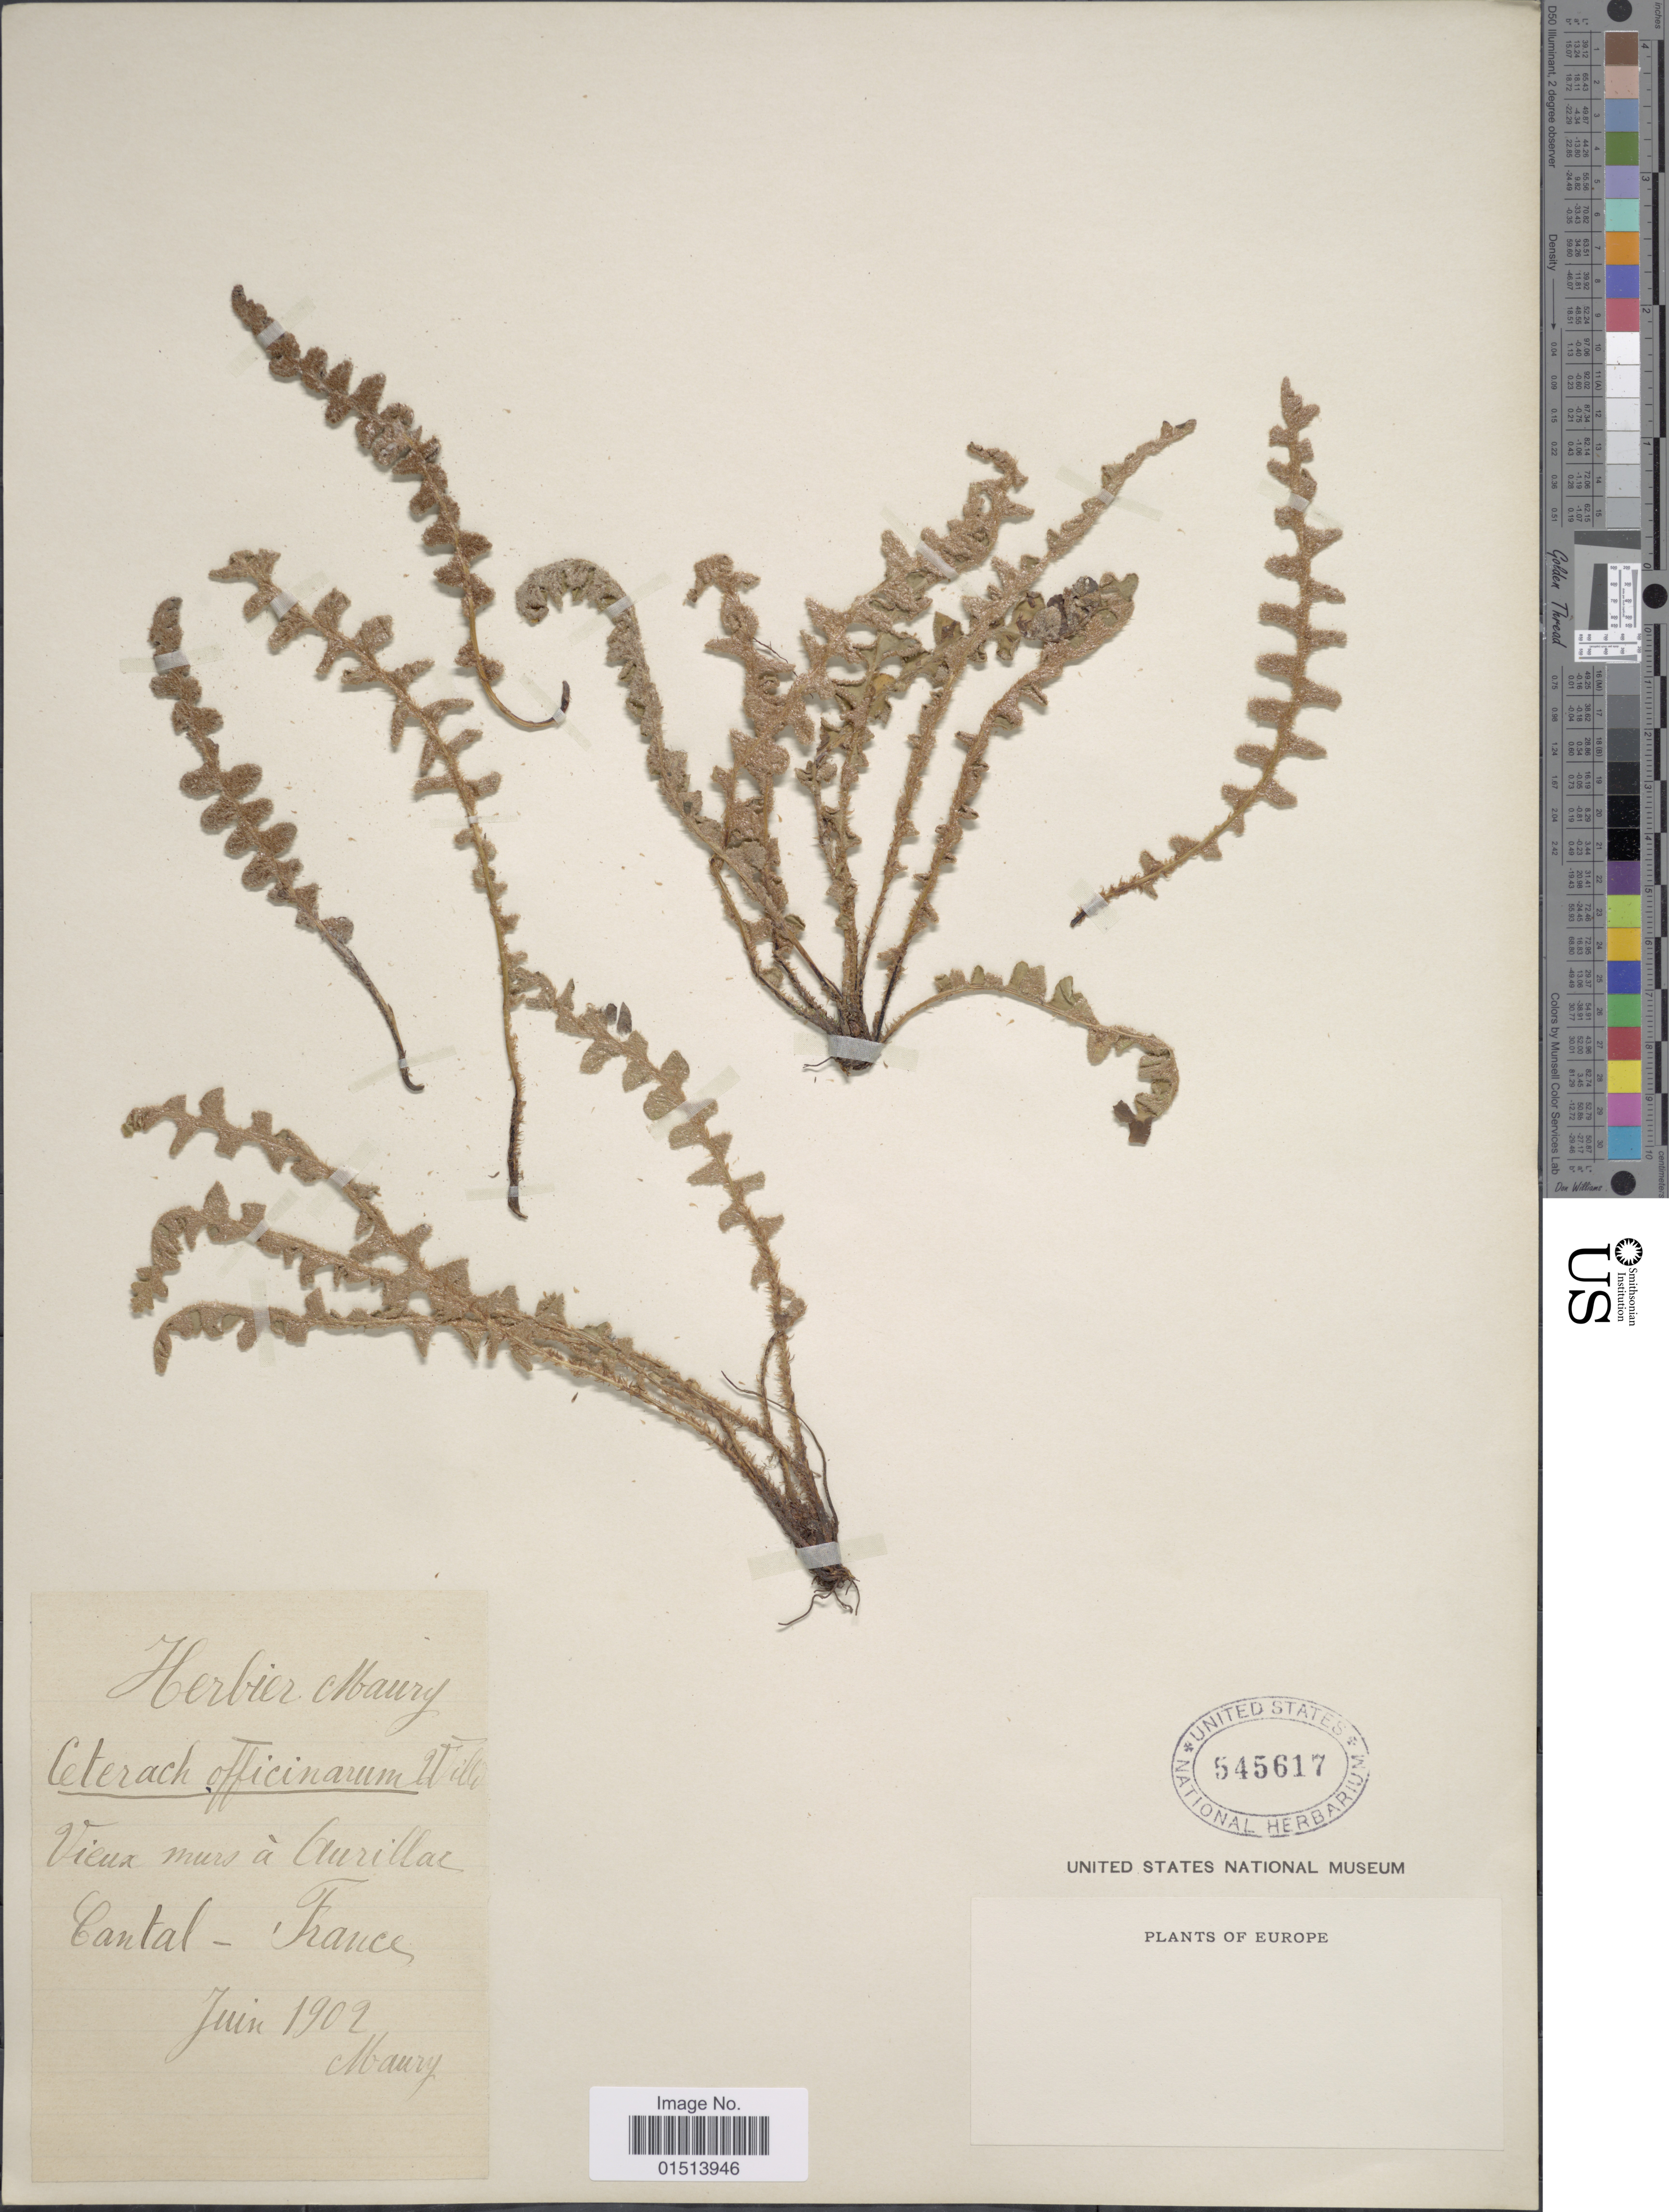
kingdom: Plantae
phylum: Tracheophyta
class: Polypodiopsida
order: Polypodiales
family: Aspleniaceae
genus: Asplenium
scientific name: Asplenium officinarum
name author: DC.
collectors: Maury, --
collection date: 1902-06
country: France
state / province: Auvergne-Rhône-Alpes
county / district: Cantal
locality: Cantal- France, Viena murs a Gurillac [interpreted]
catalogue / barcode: US 545617